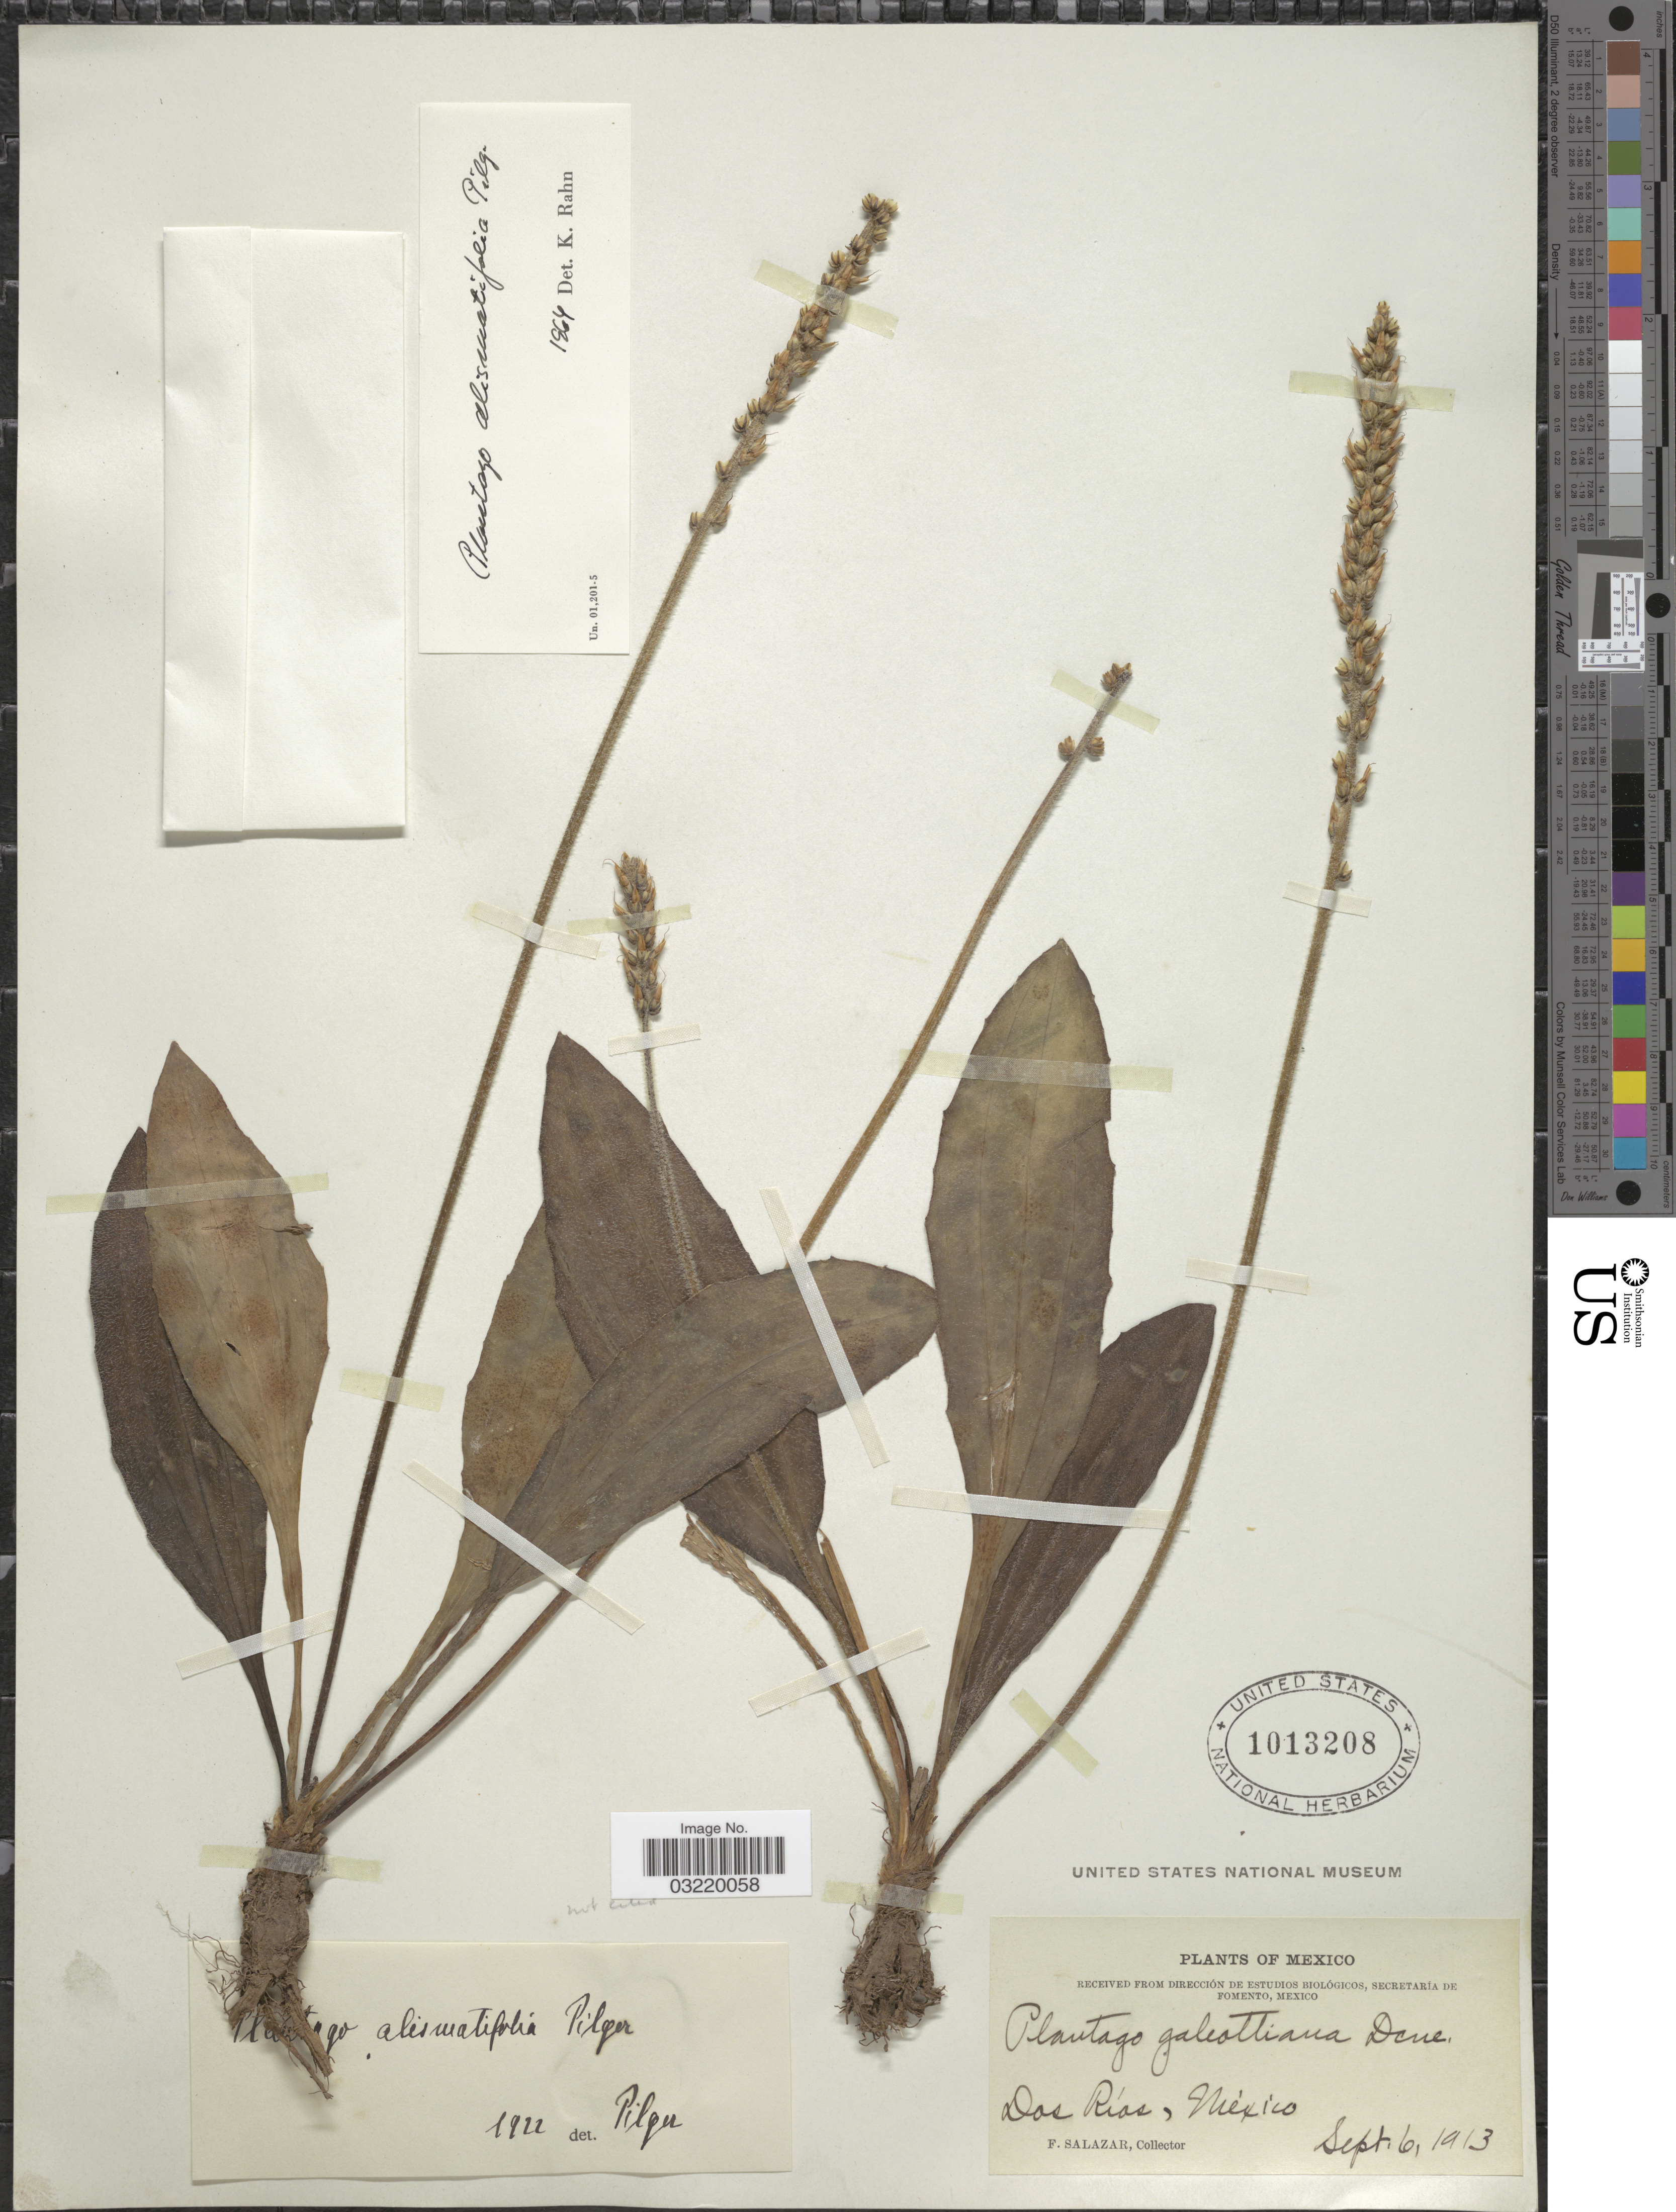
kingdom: Plantae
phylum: Tracheophyta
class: Magnoliopsida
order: Lamiales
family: Plantaginaceae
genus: Plantago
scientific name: Plantago alismatifolia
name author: Pilg.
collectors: F. Salazar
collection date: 1913-09-06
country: Mexico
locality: Dos Ríos.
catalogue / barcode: US 1013208